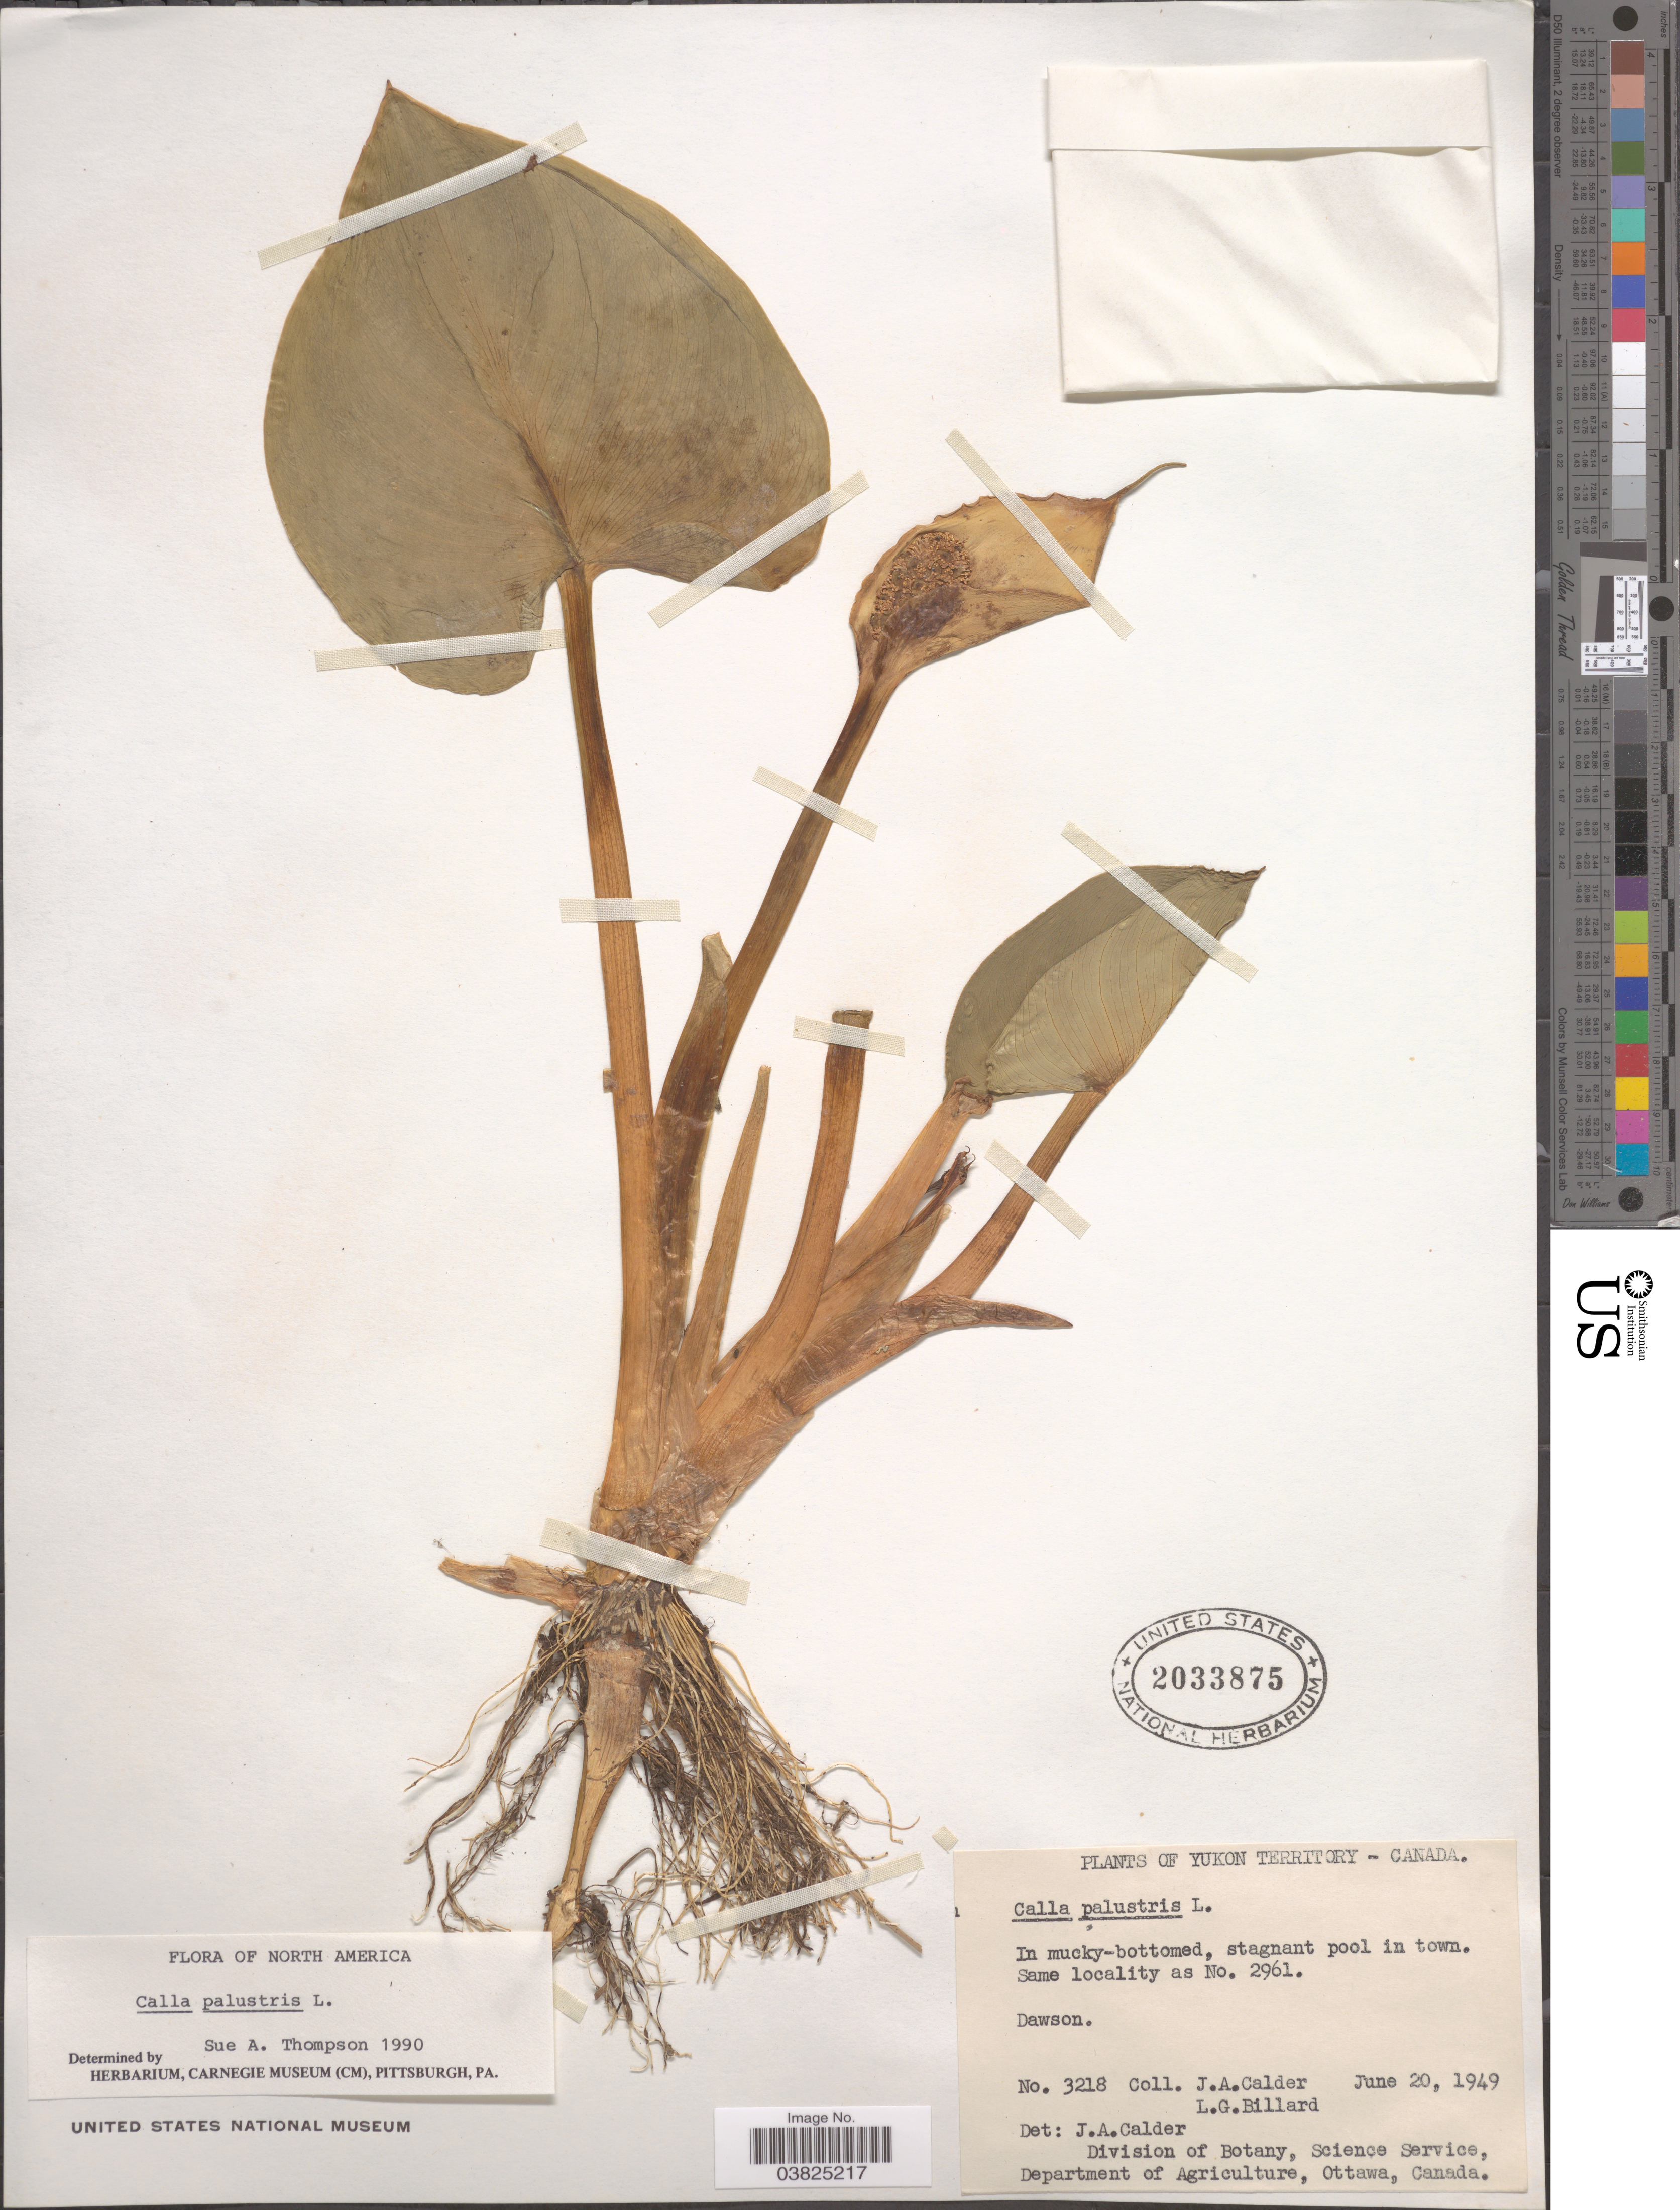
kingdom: Plantae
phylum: Tracheophyta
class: Liliopsida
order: Alismatales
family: Araceae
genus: Calla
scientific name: Calla palustris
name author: L.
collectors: J. A. Calder & L. Billard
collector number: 3218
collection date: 1949-06-20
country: Canada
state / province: Yukon Territory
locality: Dawson.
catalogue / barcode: US 2033875